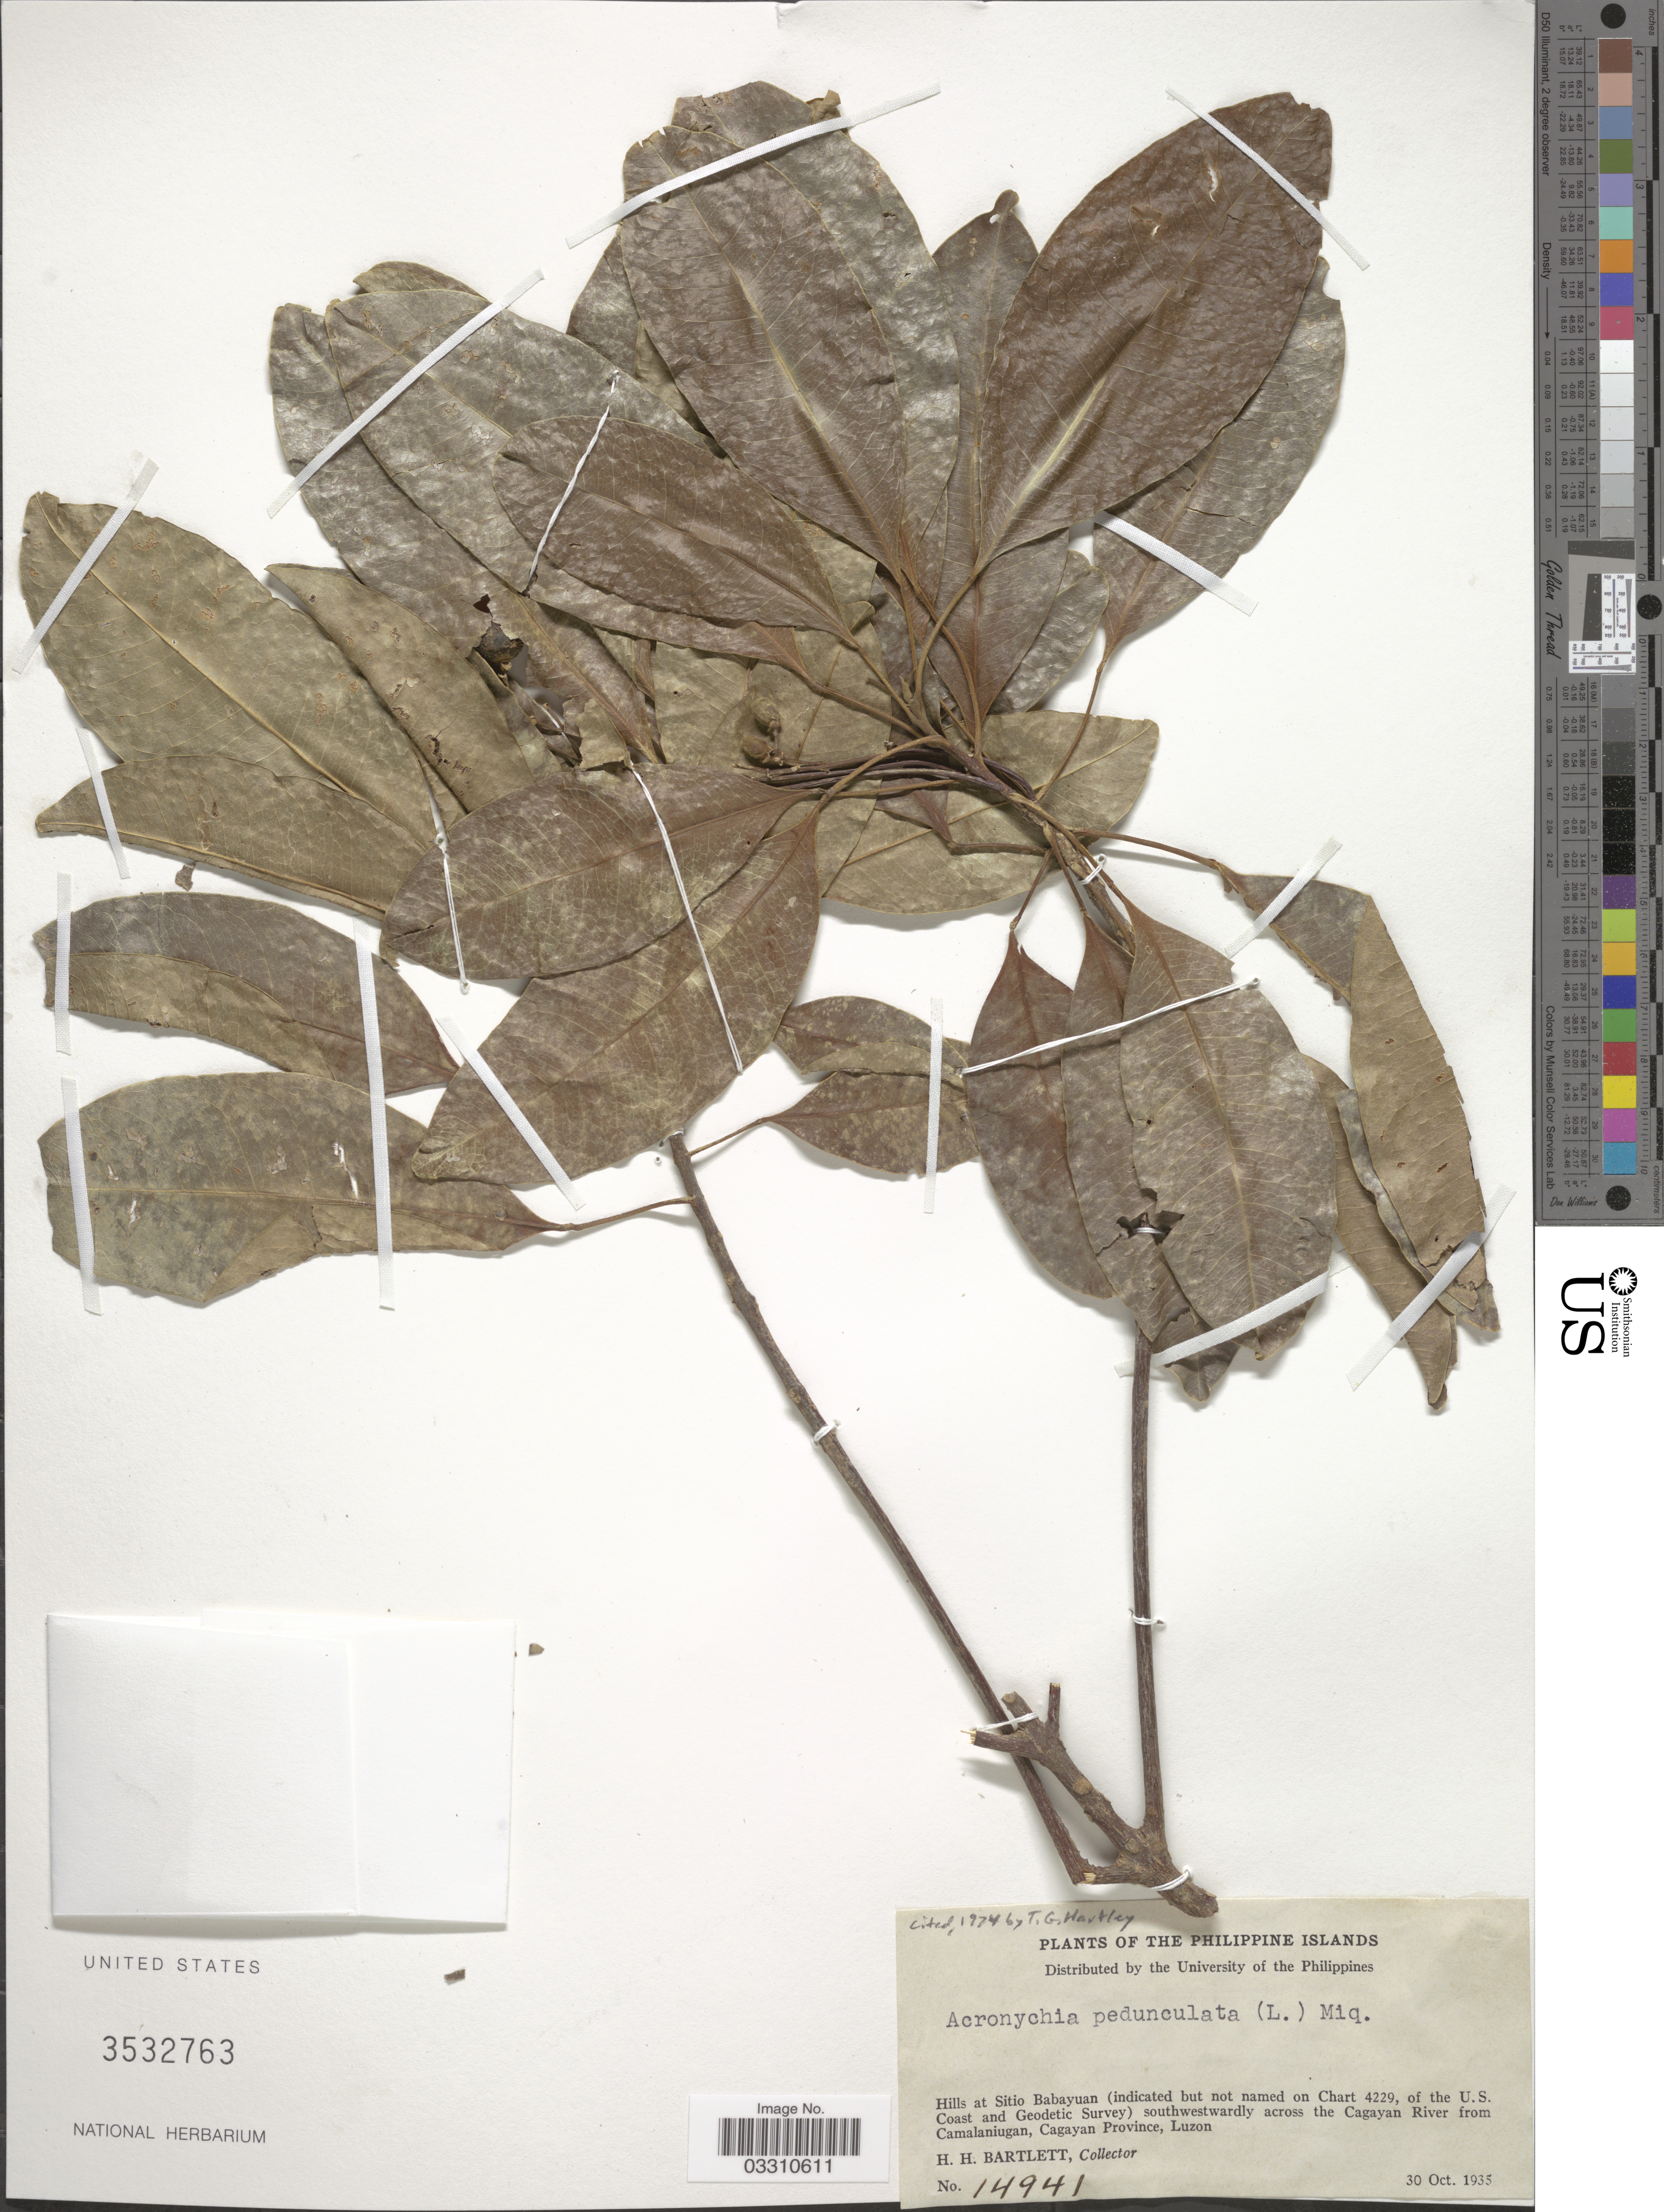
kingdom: Plantae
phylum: Tracheophyta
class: Magnoliopsida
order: Sapindales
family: Rutaceae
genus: Acronychia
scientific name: Acronychia pedunculata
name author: (L.) Miq.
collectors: H. H. Bartlett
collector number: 14941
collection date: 1935-10-30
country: Philippines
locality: The Philippine Islands. Hills at Sitio Babayuan (indicated but not named on Chart 4229, of the U.S. Coast and Geodetic Survey) southwestwardly across the Cagayan River from Camalaniugan, Cagayan Province, Luzon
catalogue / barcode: US 3532763